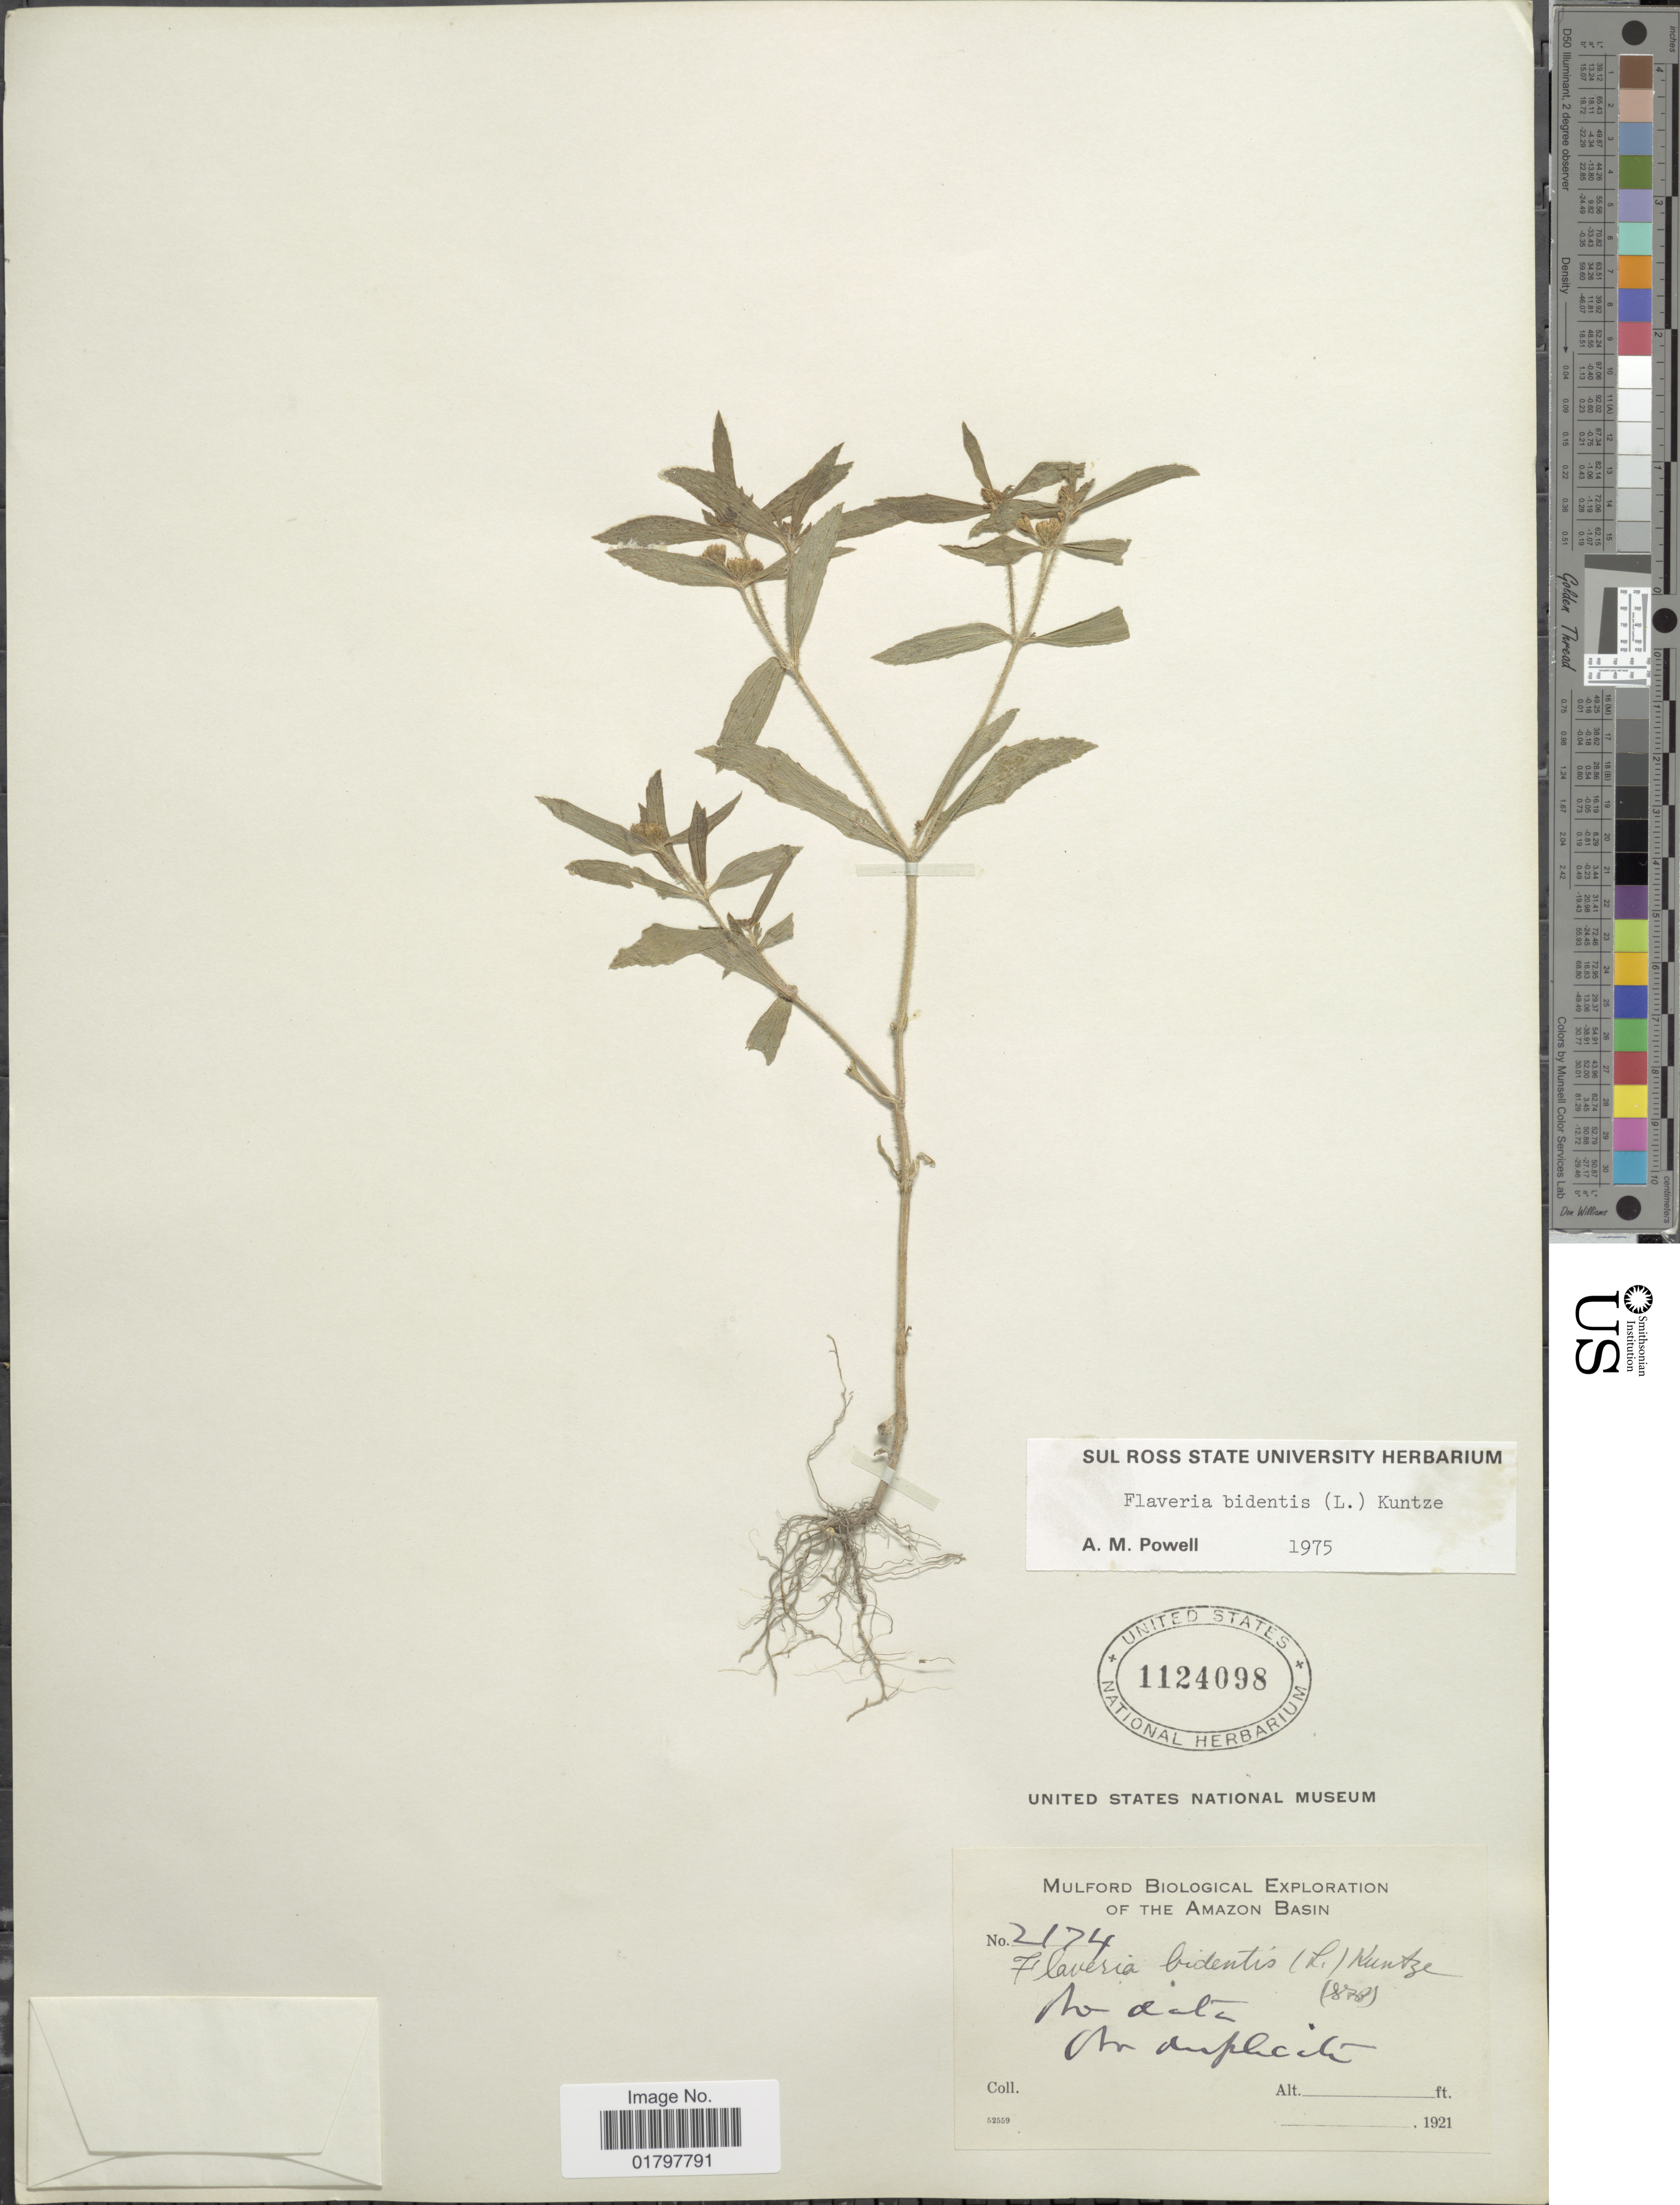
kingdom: Plantae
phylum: Tracheophyta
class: Magnoliopsida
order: Asterales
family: Asteraceae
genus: Flaveria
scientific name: Flaveria bidentis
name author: (L.) Kuntze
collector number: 2174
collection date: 1921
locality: Amazon Basin.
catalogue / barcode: US 1124098